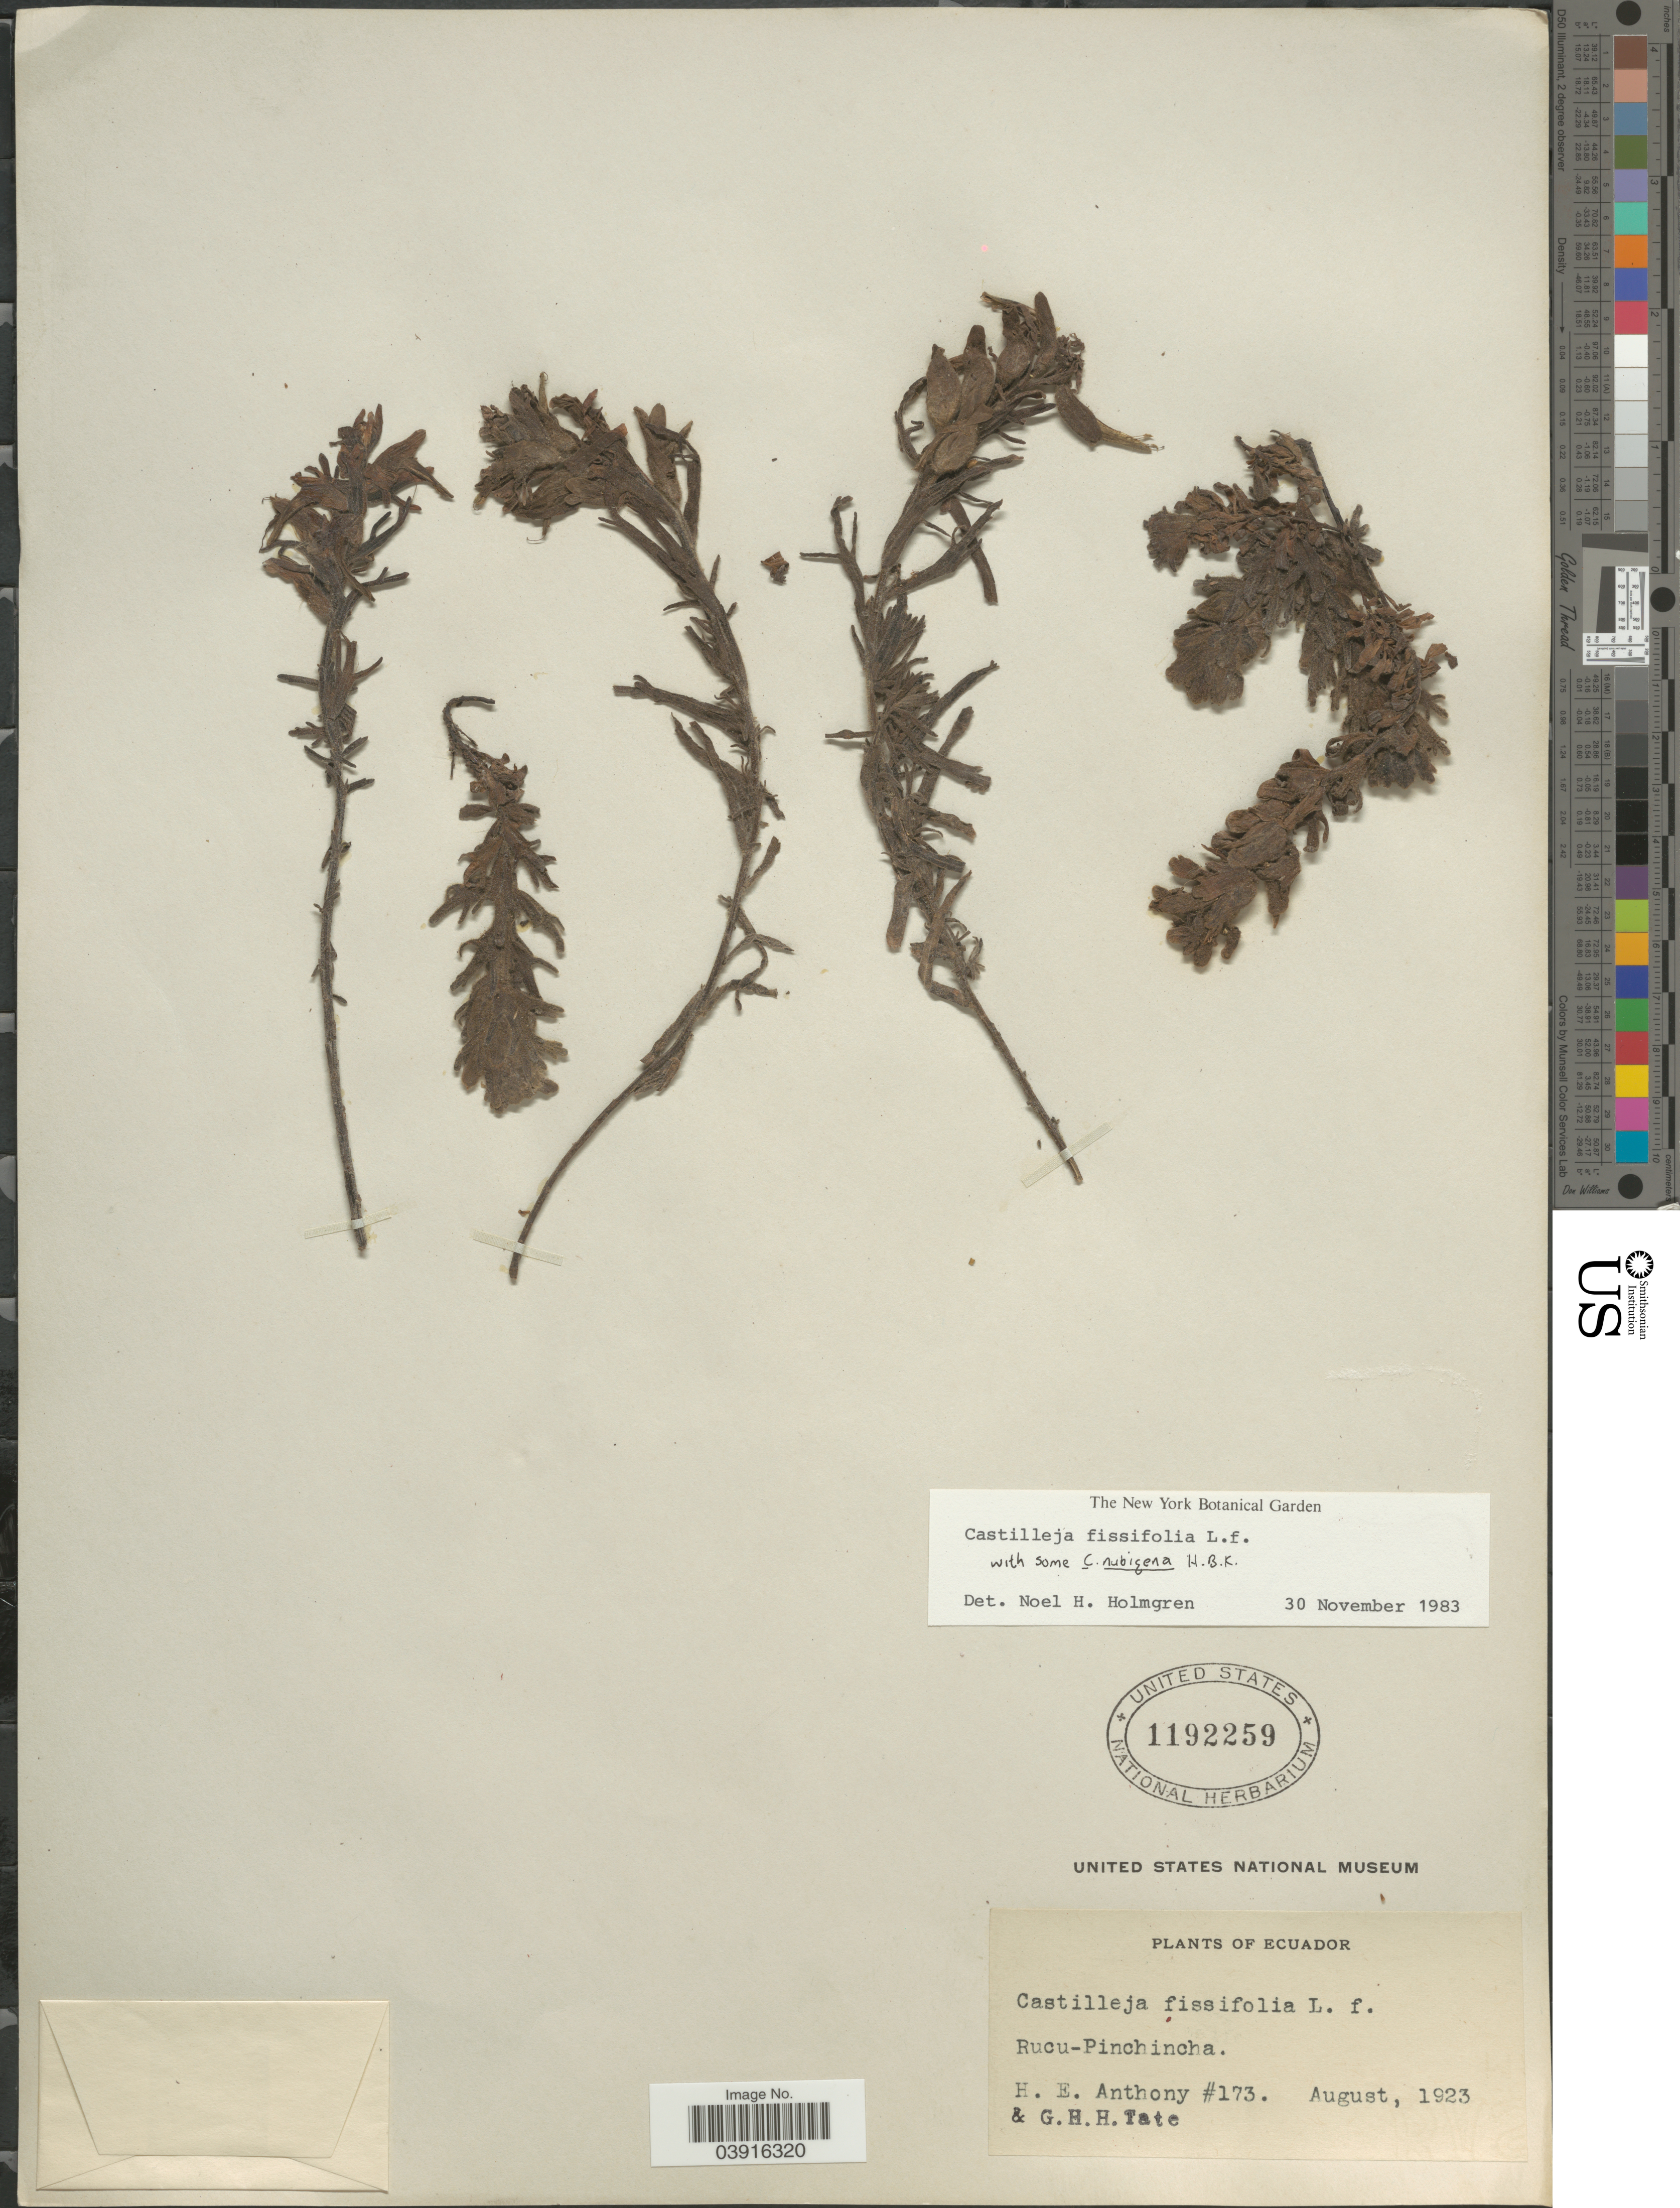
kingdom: Plantae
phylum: Tracheophyta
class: Magnoliopsida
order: Lamiales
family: Orobanchaceae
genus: Castilleja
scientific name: Castilleja fissifolia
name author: L. f.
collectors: H. E. Anthony & G. H. H.Tate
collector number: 173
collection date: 1923-08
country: Ecuador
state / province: Pichincha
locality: Rucu-Pichincha.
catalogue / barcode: US 1192259